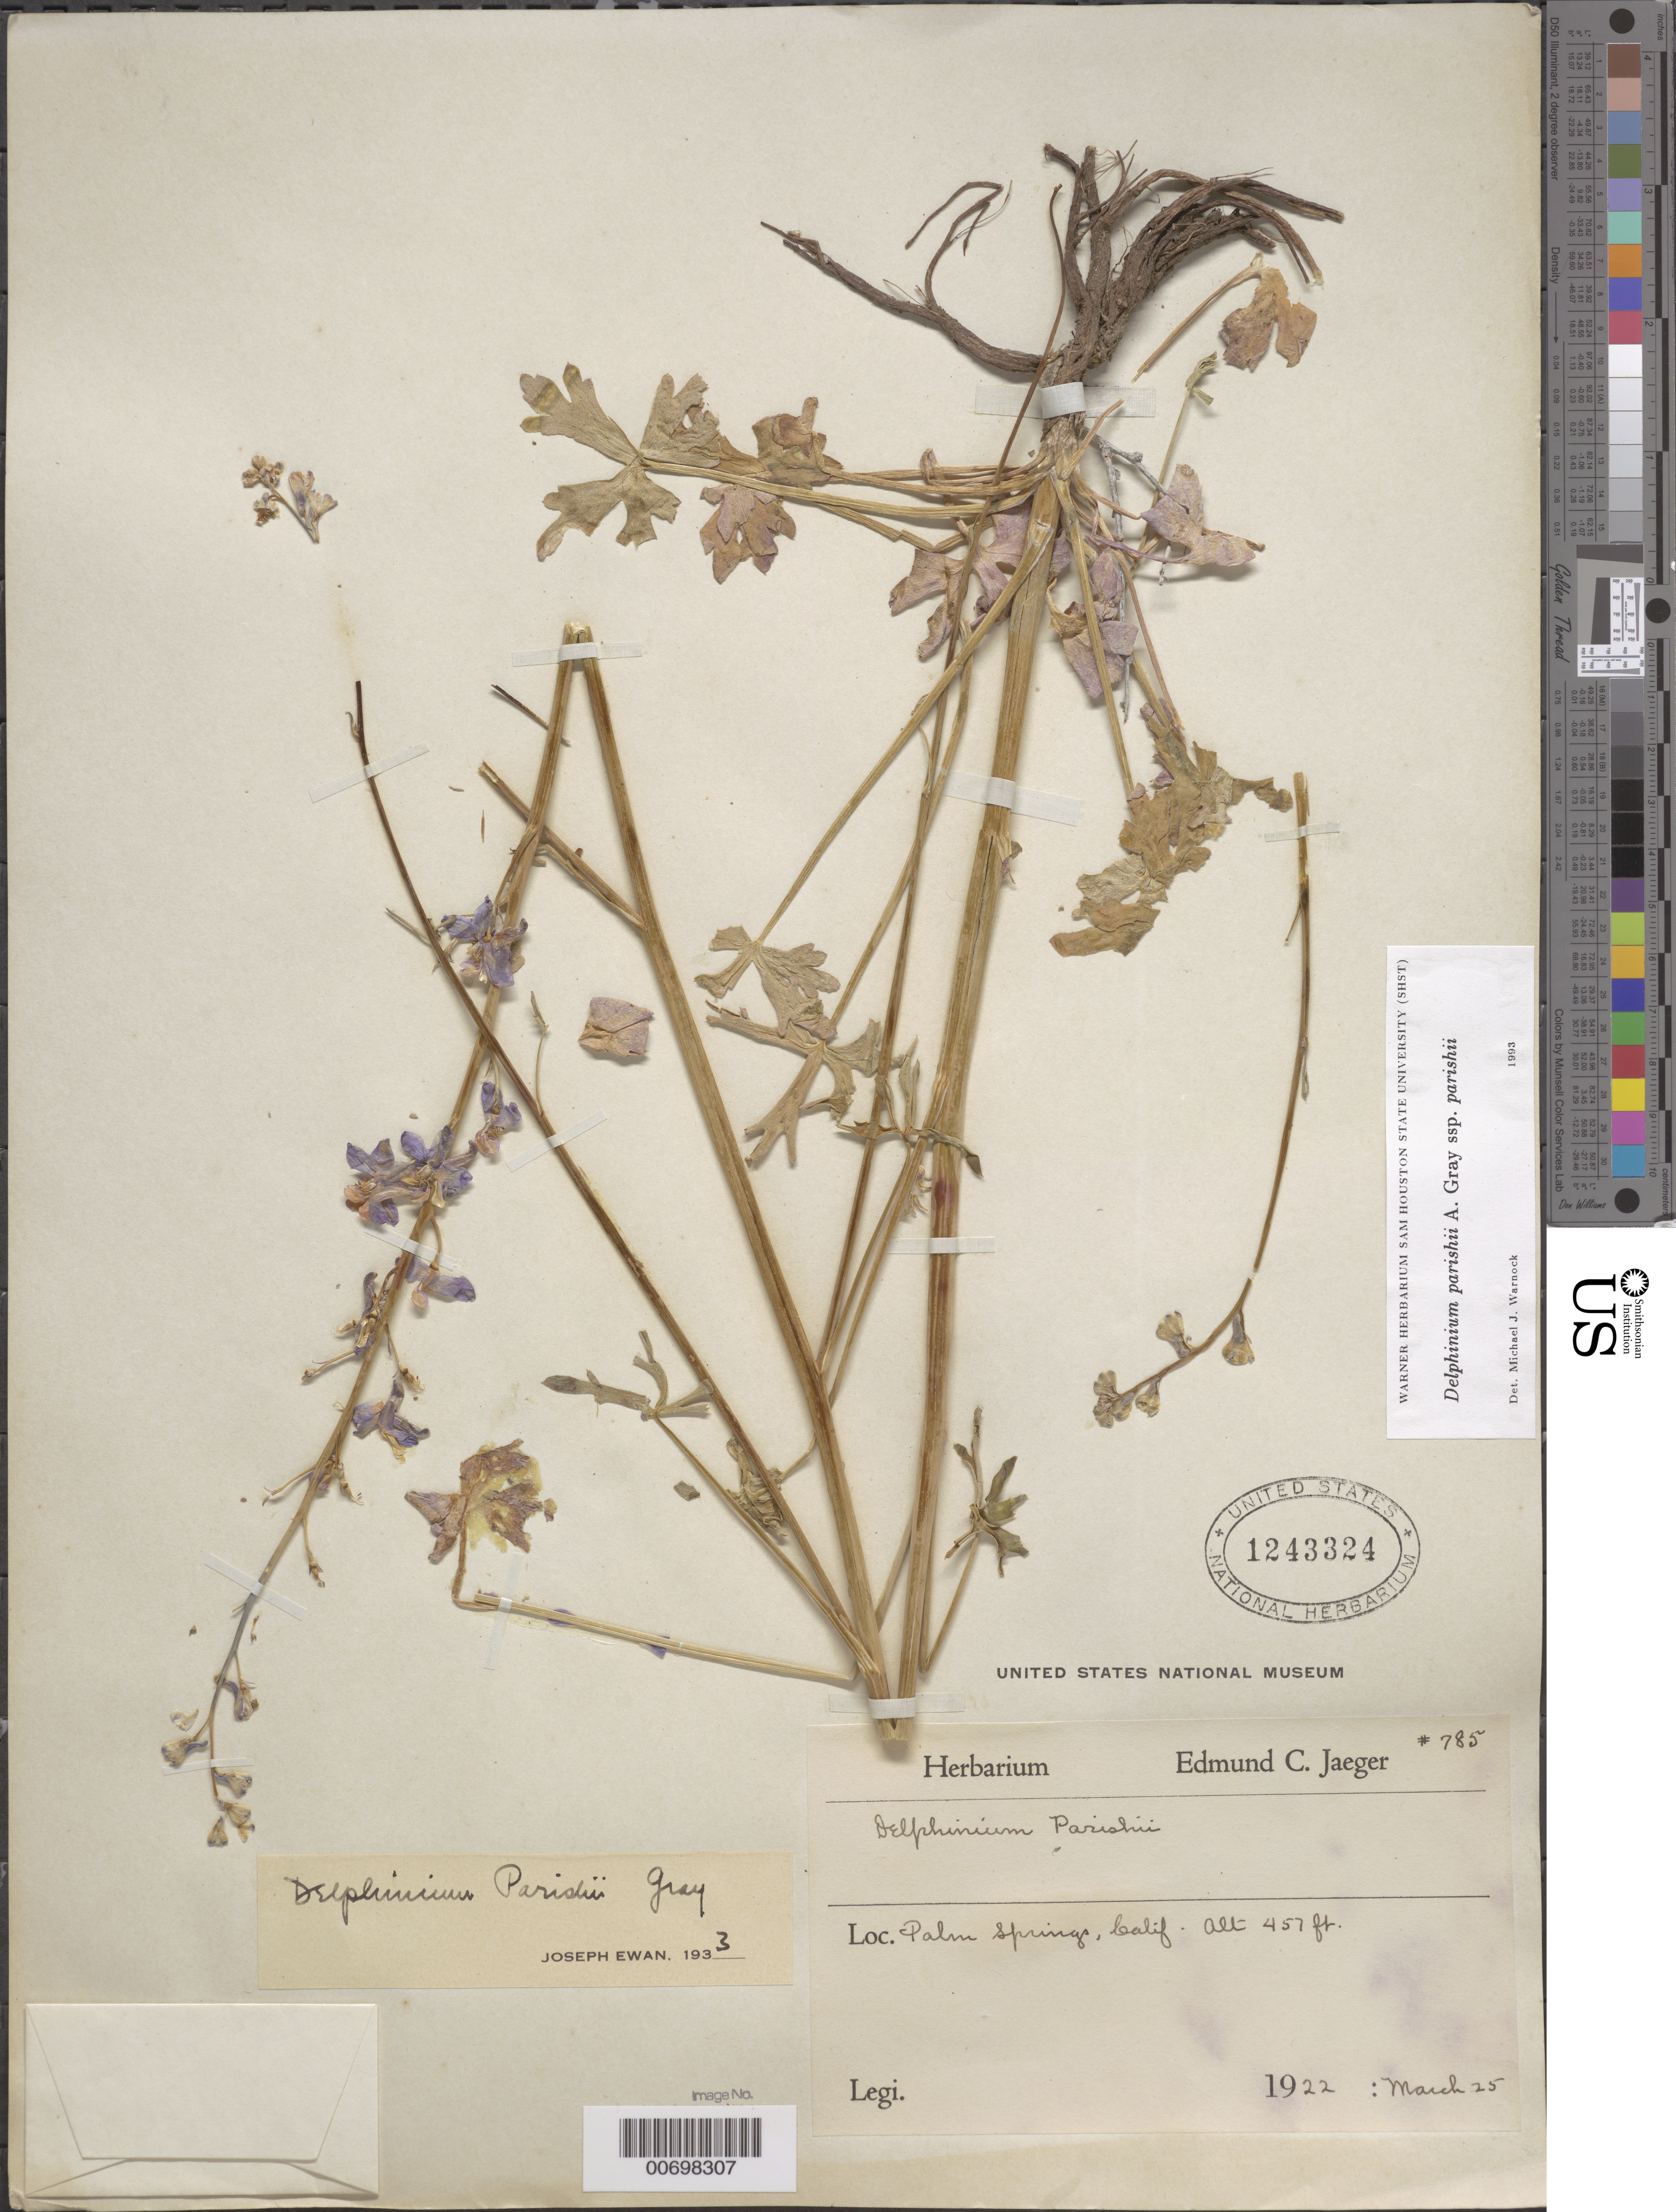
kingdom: Plantae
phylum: Tracheophyta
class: Magnoliopsida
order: Ranunculales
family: Ranunculaceae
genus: Delphinium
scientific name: Delphinium parishii subsp. parishii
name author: A. Gray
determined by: Warnock, M. J., (SHST), Sam Houston State University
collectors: E. Jeager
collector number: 785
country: United States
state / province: California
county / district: Riverside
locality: Palm Springs.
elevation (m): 139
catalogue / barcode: US 1243324